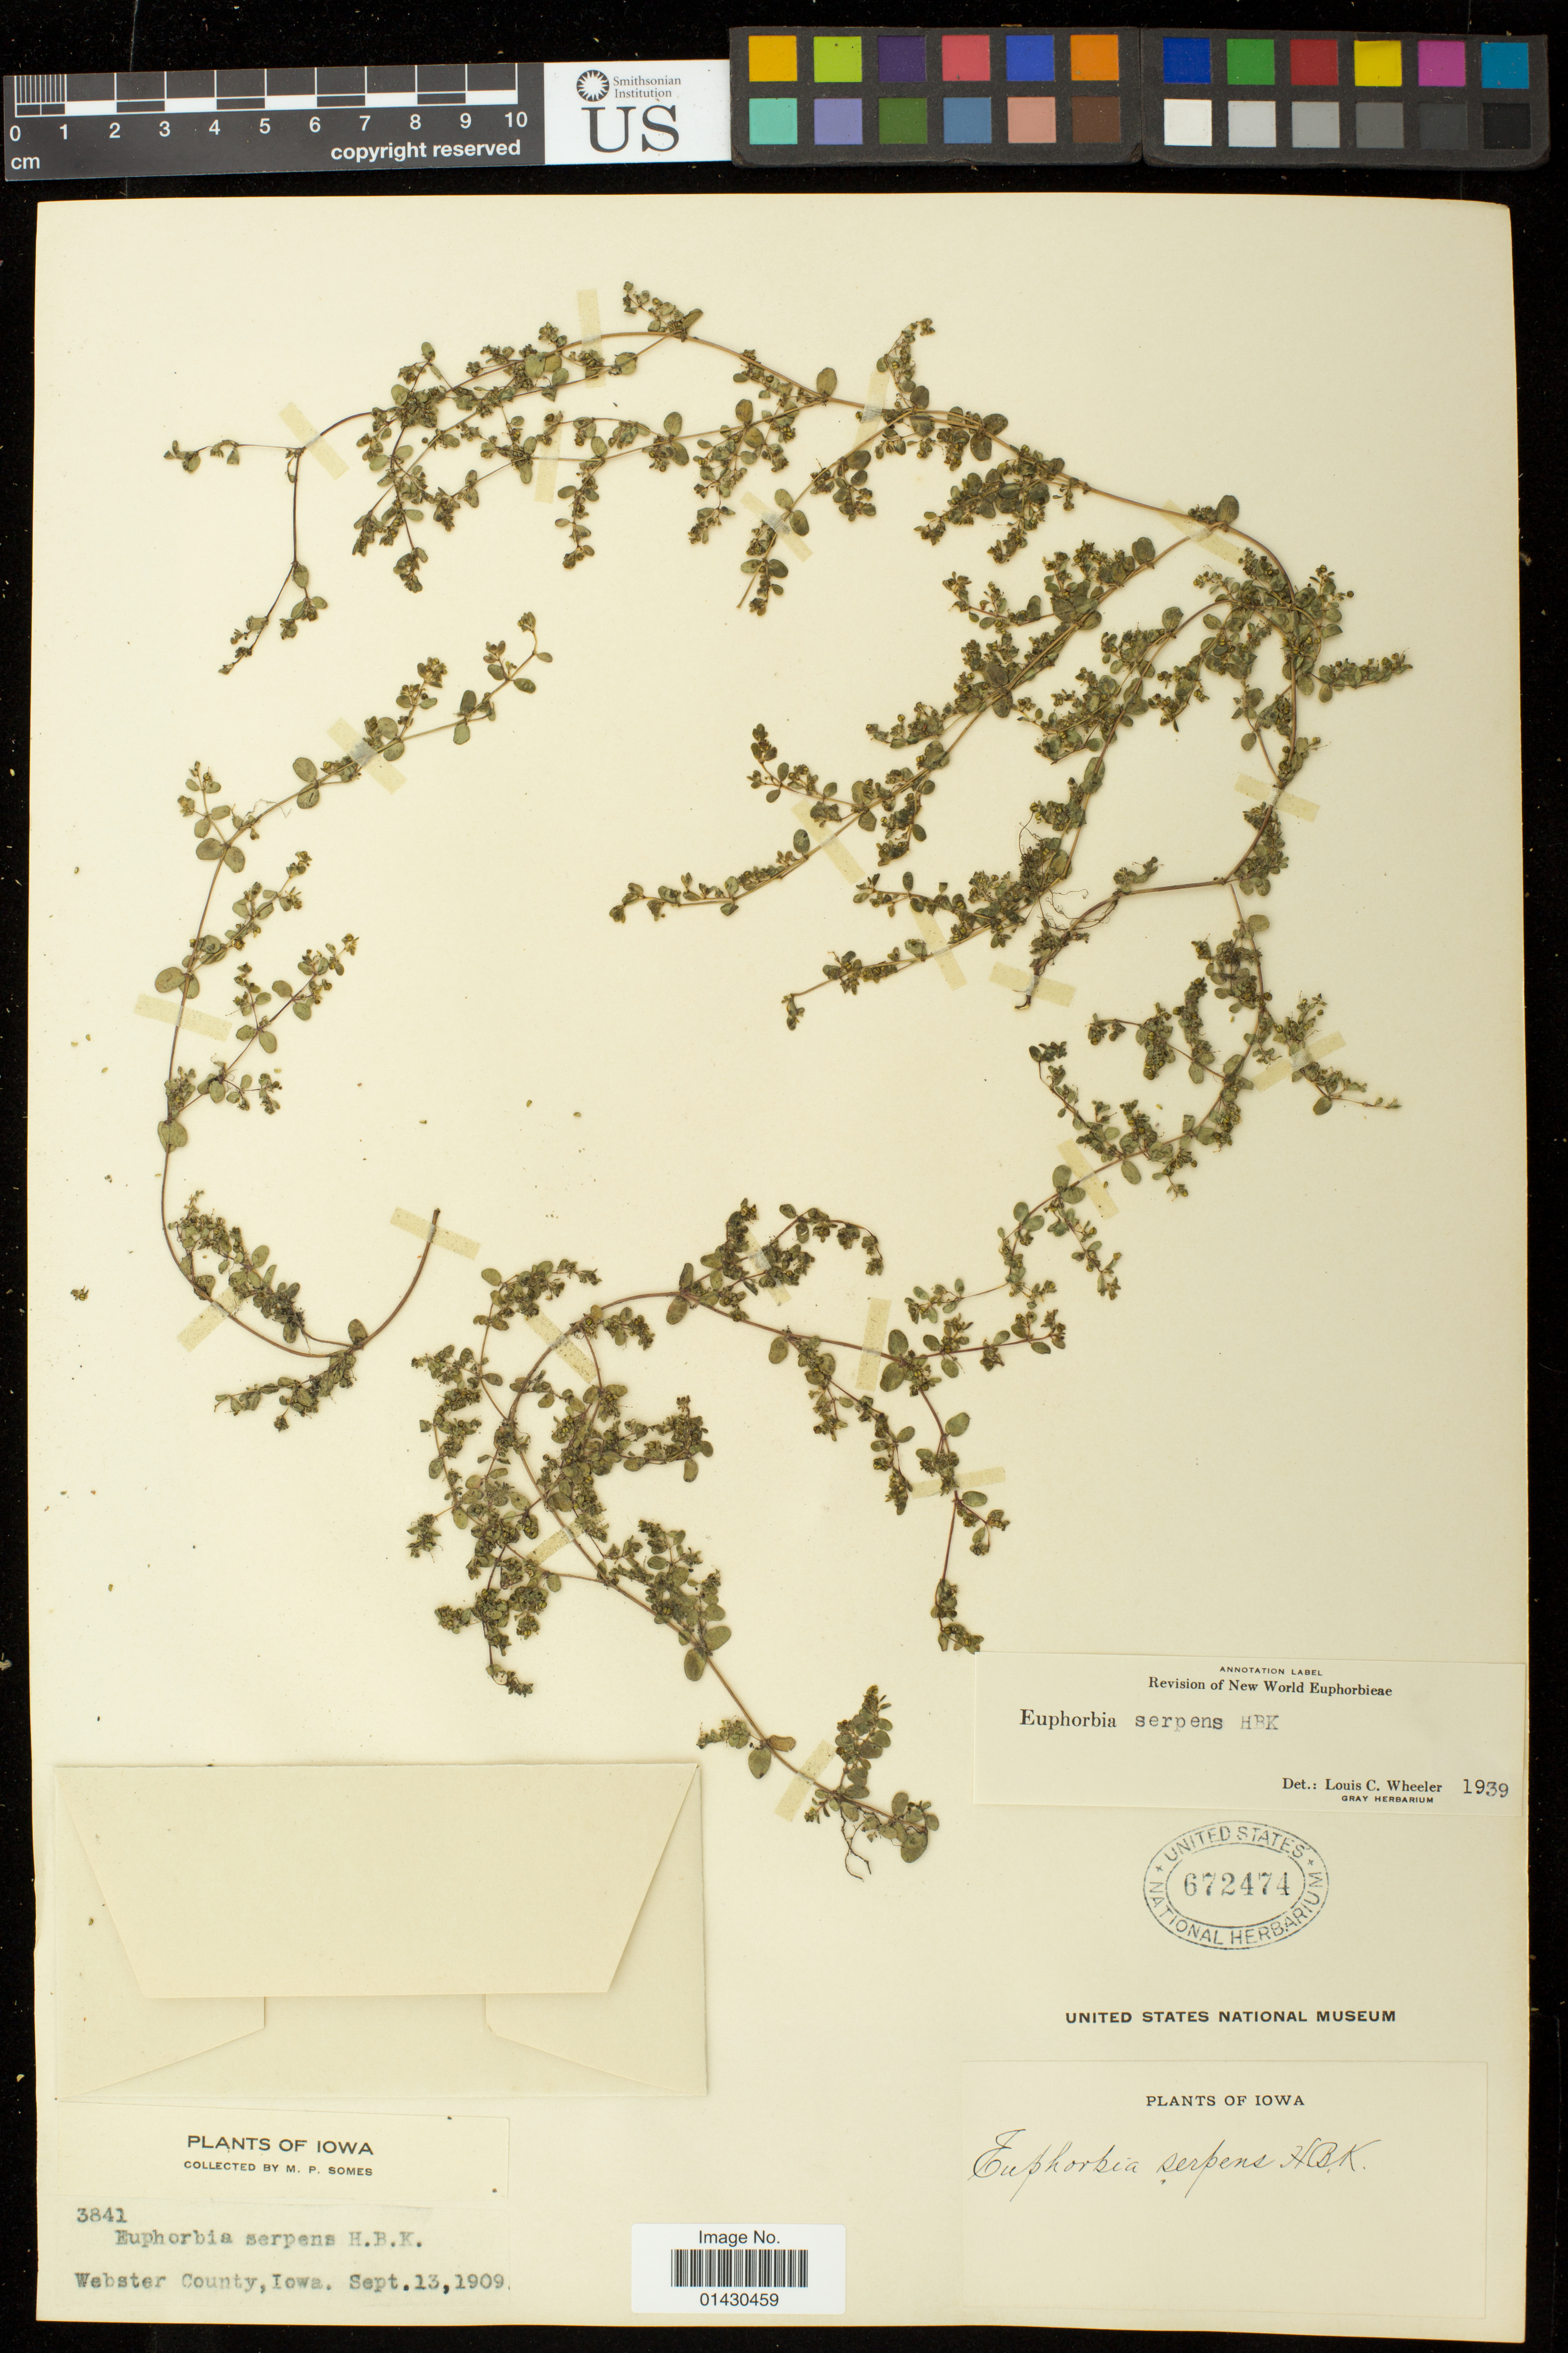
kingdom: Plantae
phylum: Tracheophyta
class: Magnoliopsida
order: Malpighiales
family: Euphorbiaceae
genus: Euphorbia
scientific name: Euphorbia serpens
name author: Kunth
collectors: M. Somes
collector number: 3841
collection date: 1909-09-13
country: United States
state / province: Iowa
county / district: Webster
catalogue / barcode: US 672474